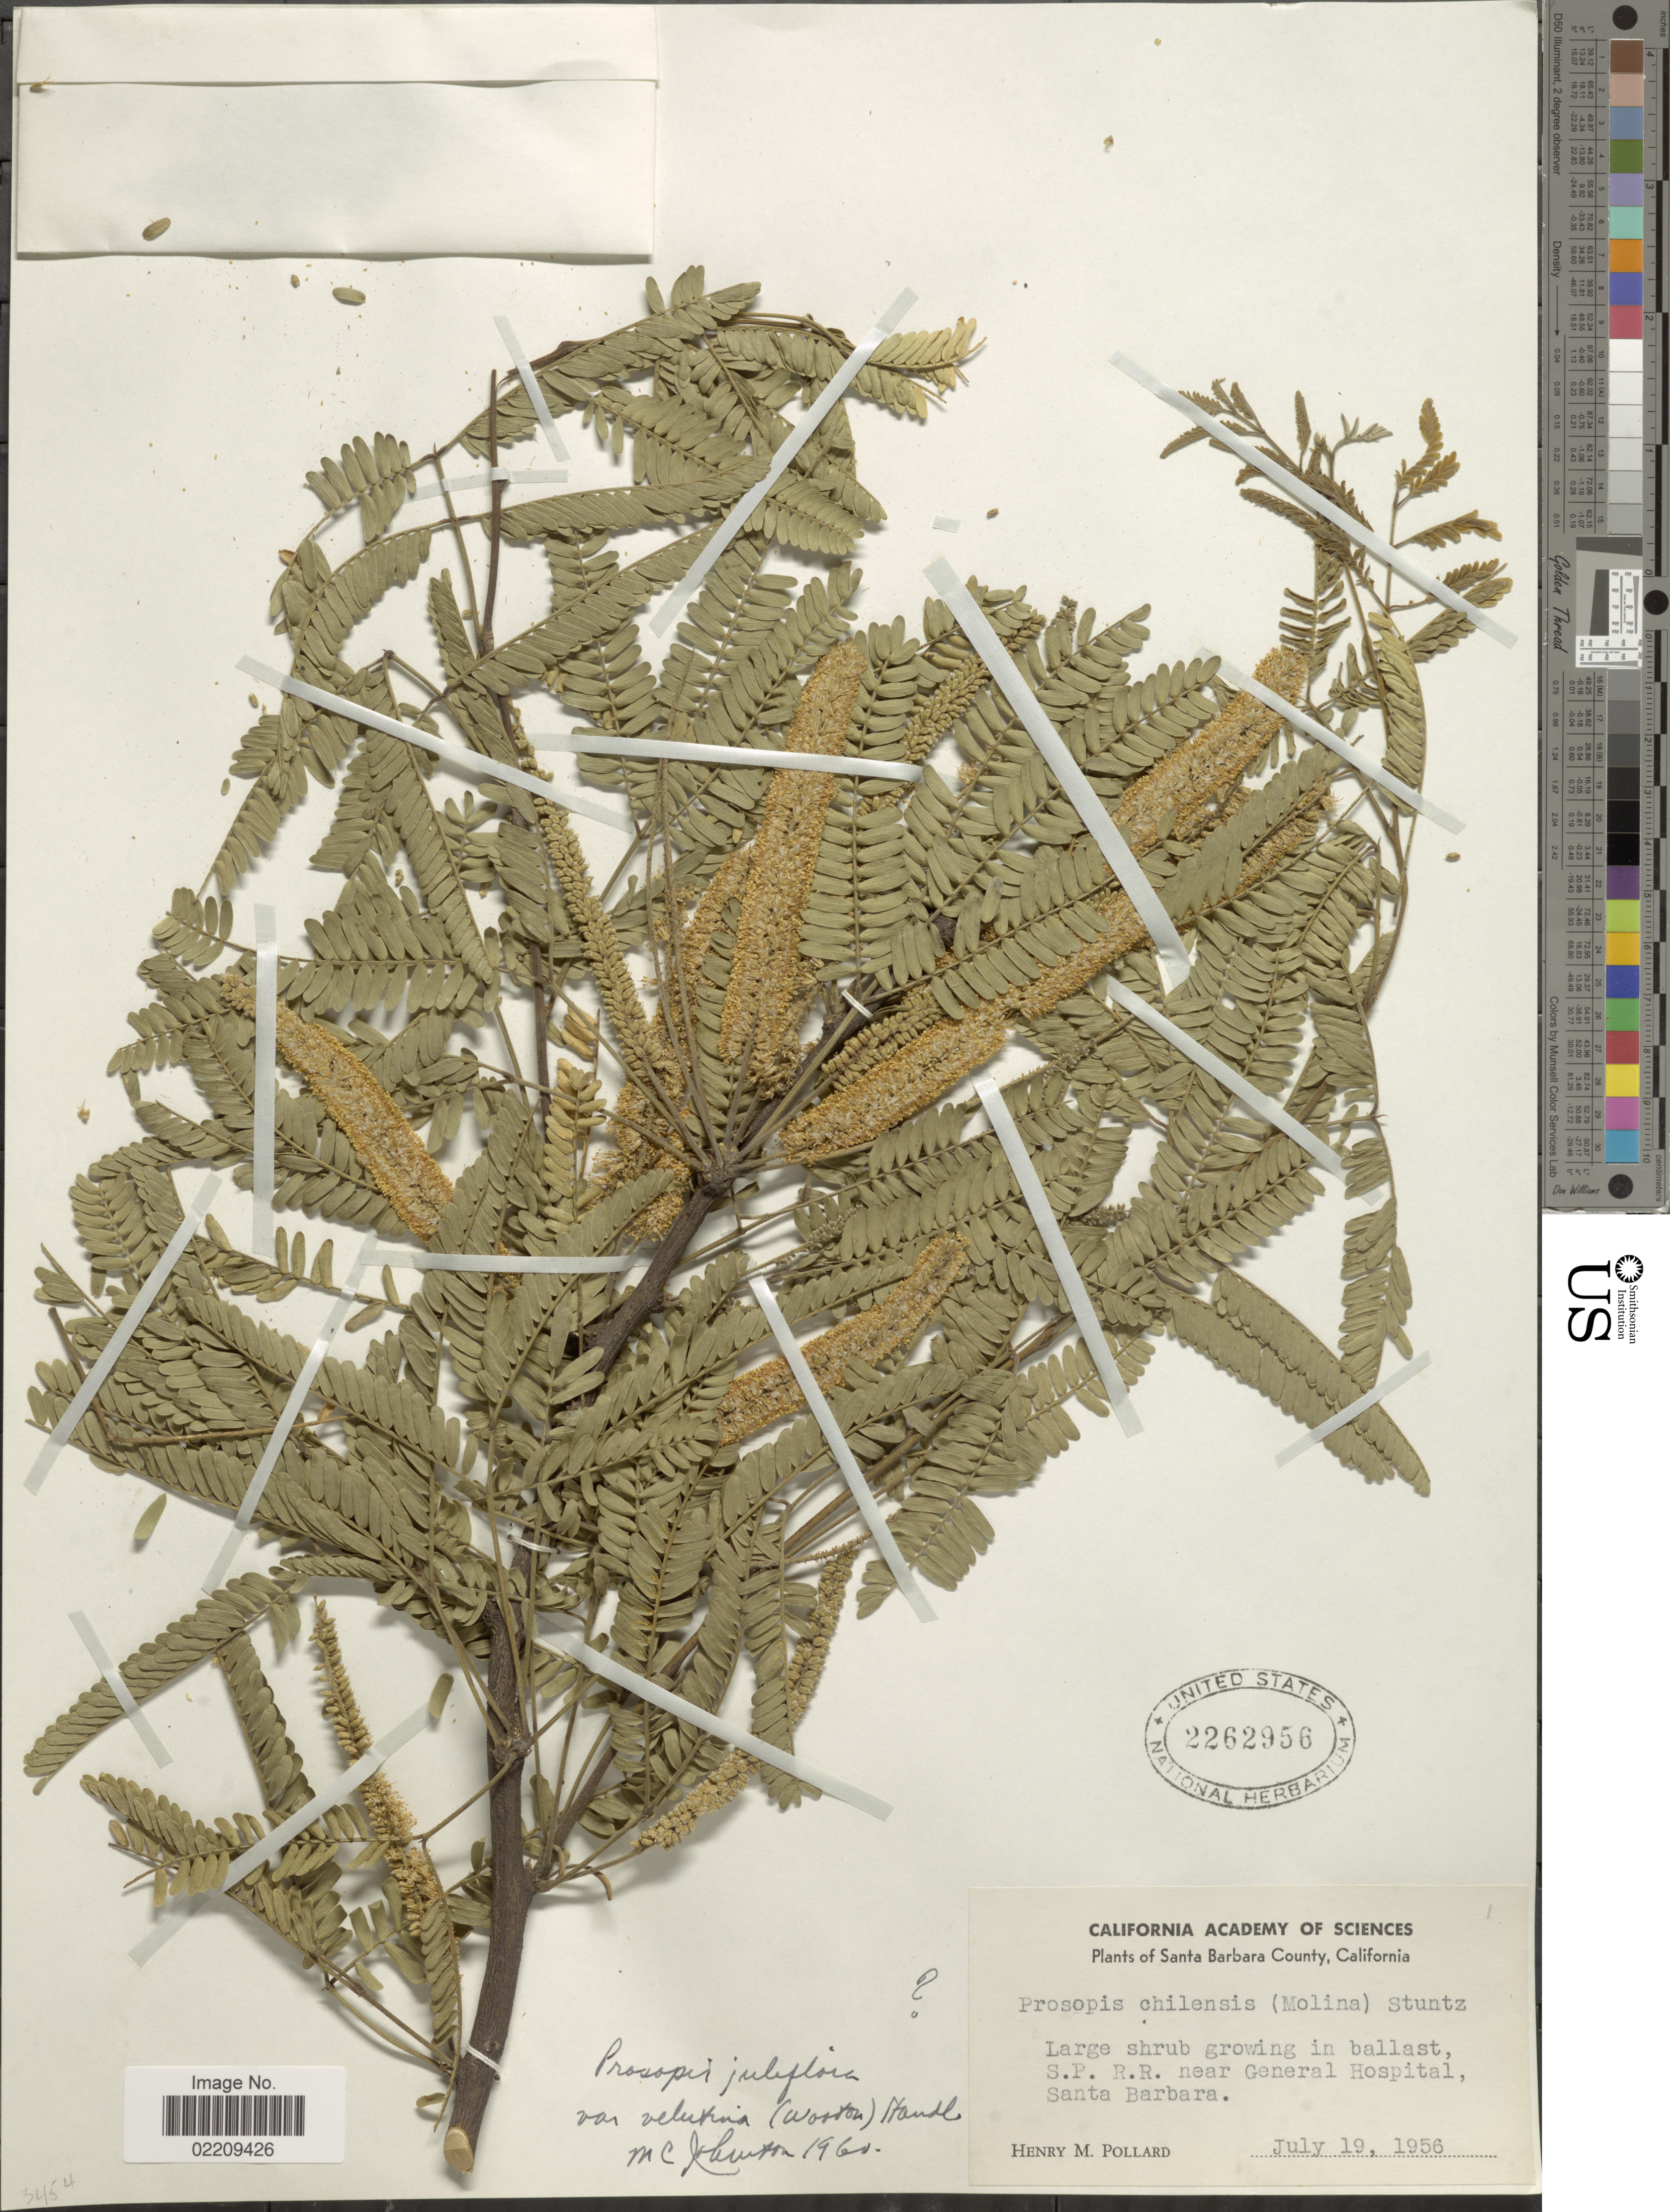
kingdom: Plantae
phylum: Tracheophyta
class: Magnoliopsida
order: Fabales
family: Fabaceae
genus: Neltuma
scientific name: Neltuma velutina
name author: (Wooton) Britton & Rose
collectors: H. M. Pollard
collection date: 1956-07-19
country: United States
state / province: California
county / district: Santa Barbara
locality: Santa Barbara County, in ballast, S.P. R.R. near General Hospital.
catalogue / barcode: US 2262956